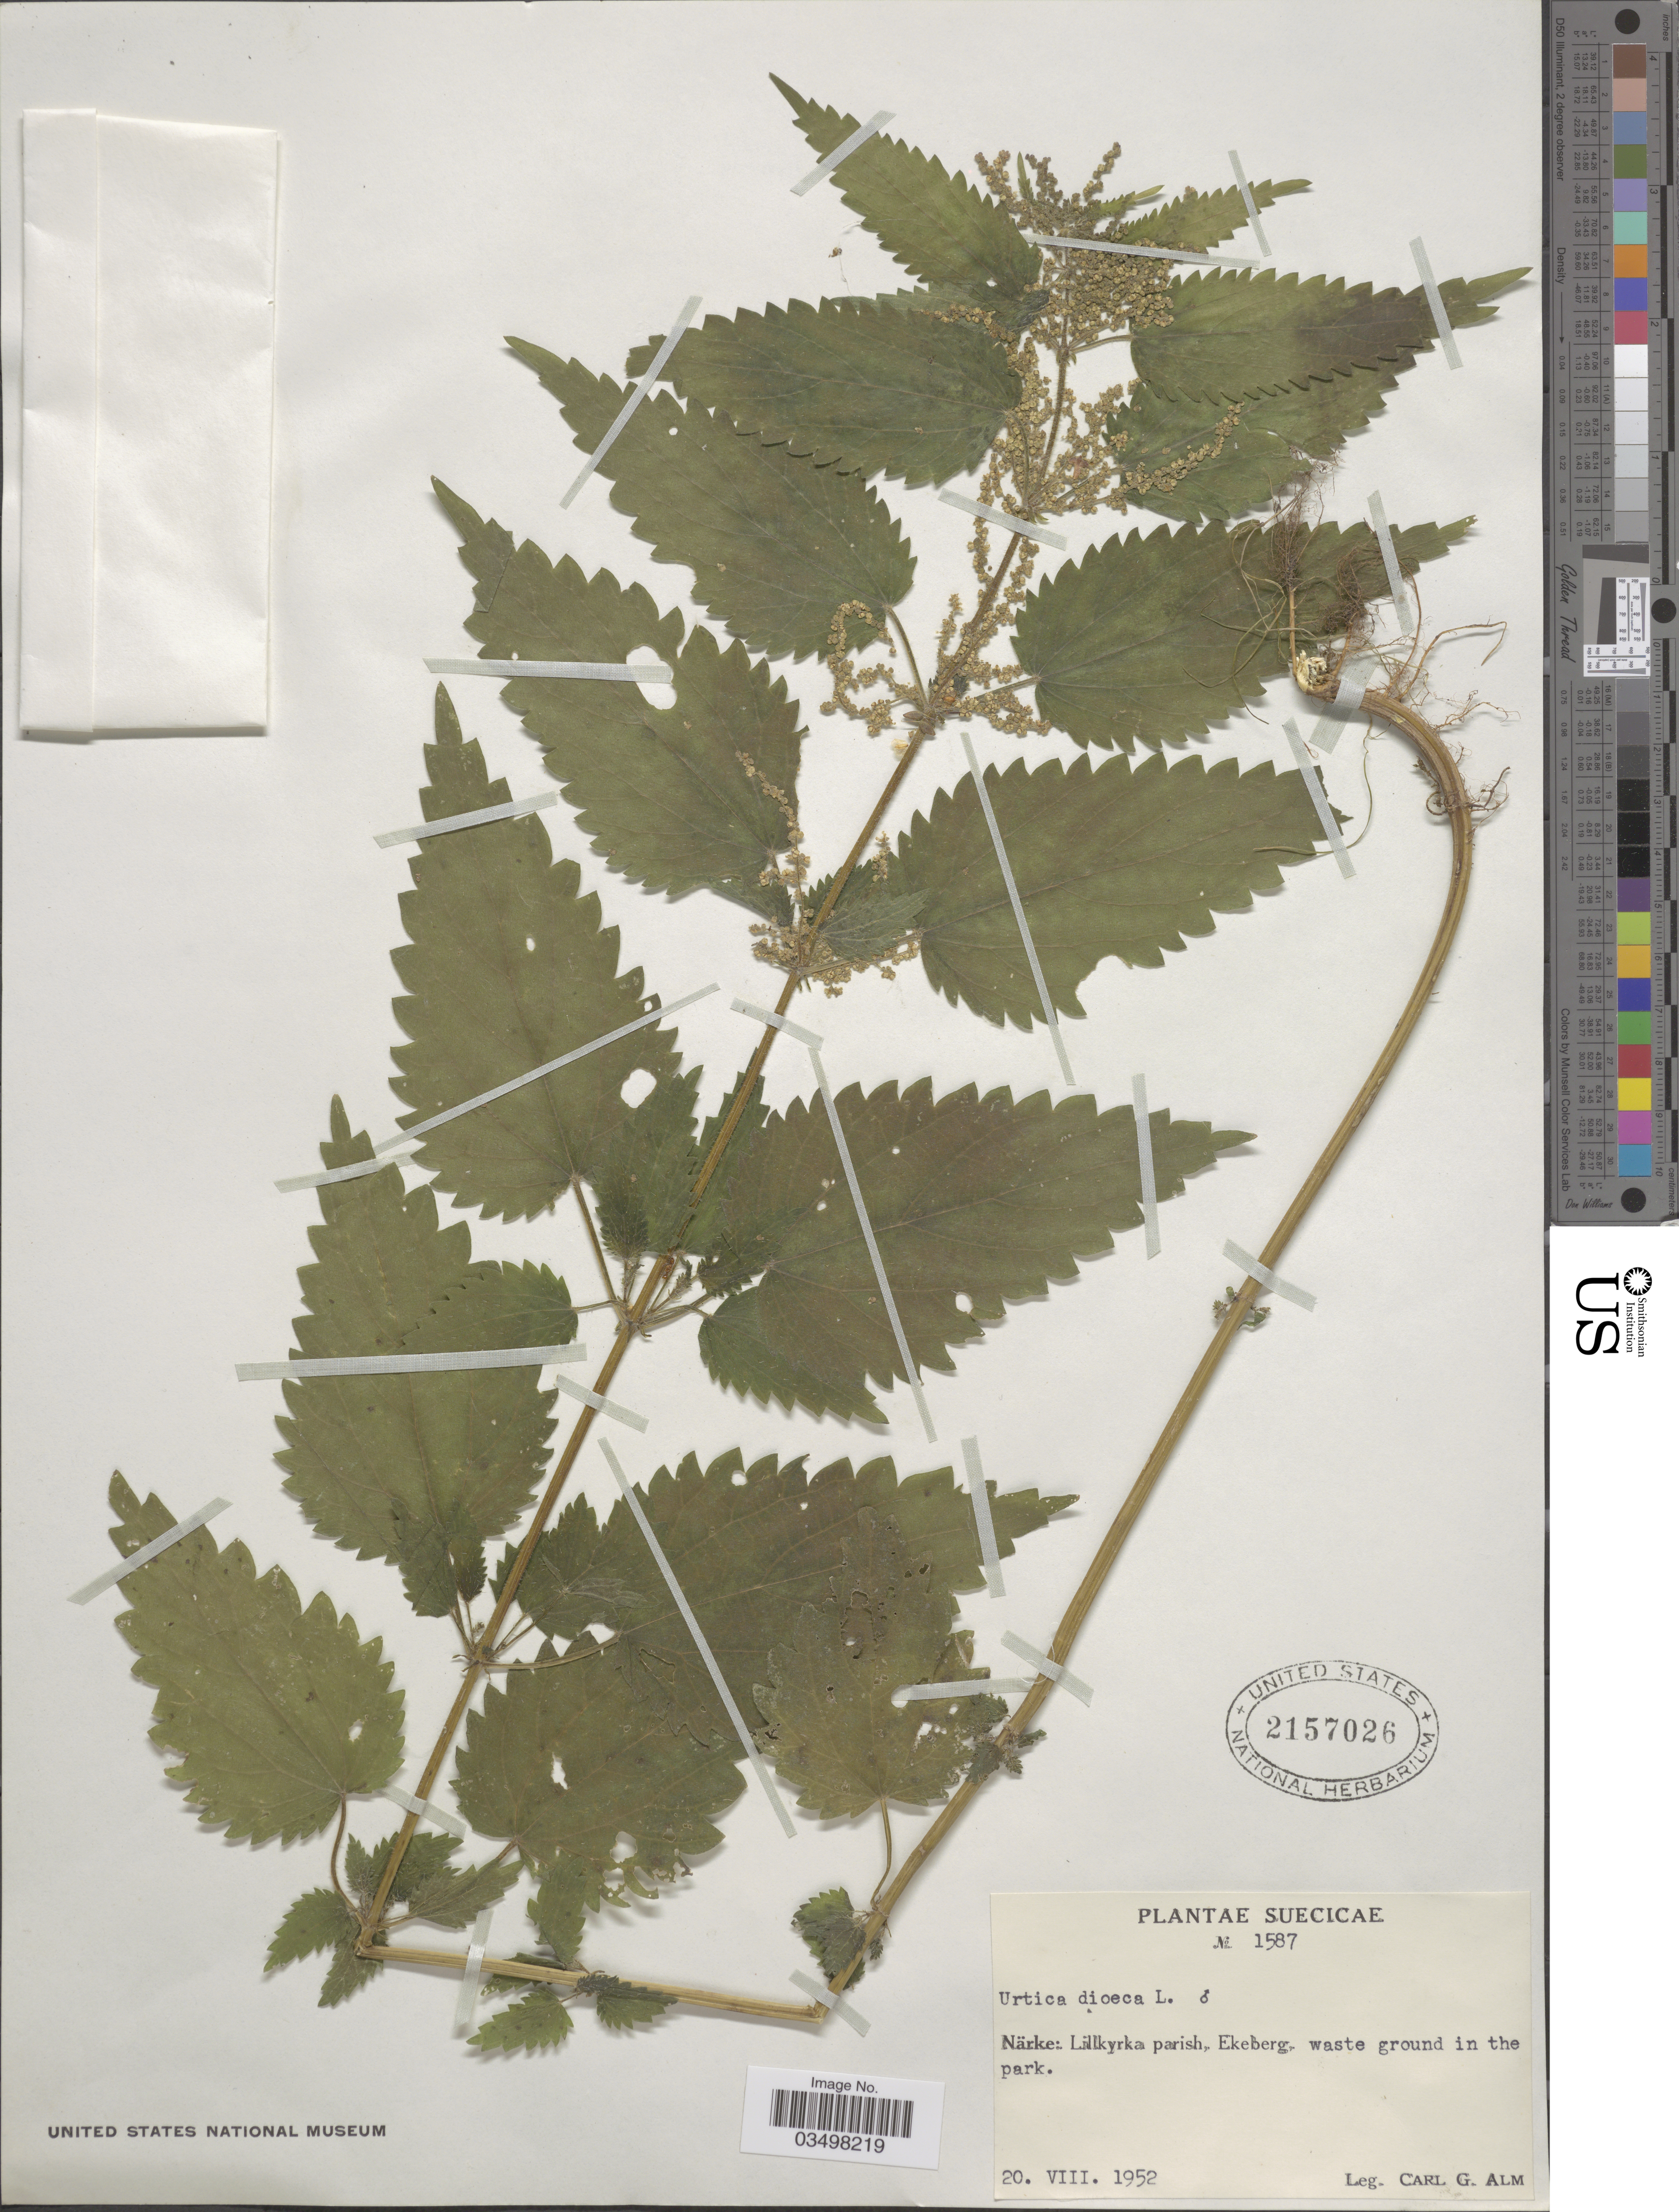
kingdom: Plantae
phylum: Tracheophyta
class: Magnoliopsida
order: Rosales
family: Urticaceae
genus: Urtica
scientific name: Urtica dioica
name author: L.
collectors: C. G. Alm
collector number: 1587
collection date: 1952-08-20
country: Sweden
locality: Suecicæ. Närke: Lillkyrka parish, Ekeberg, waste ground in the park.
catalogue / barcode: US 2157026